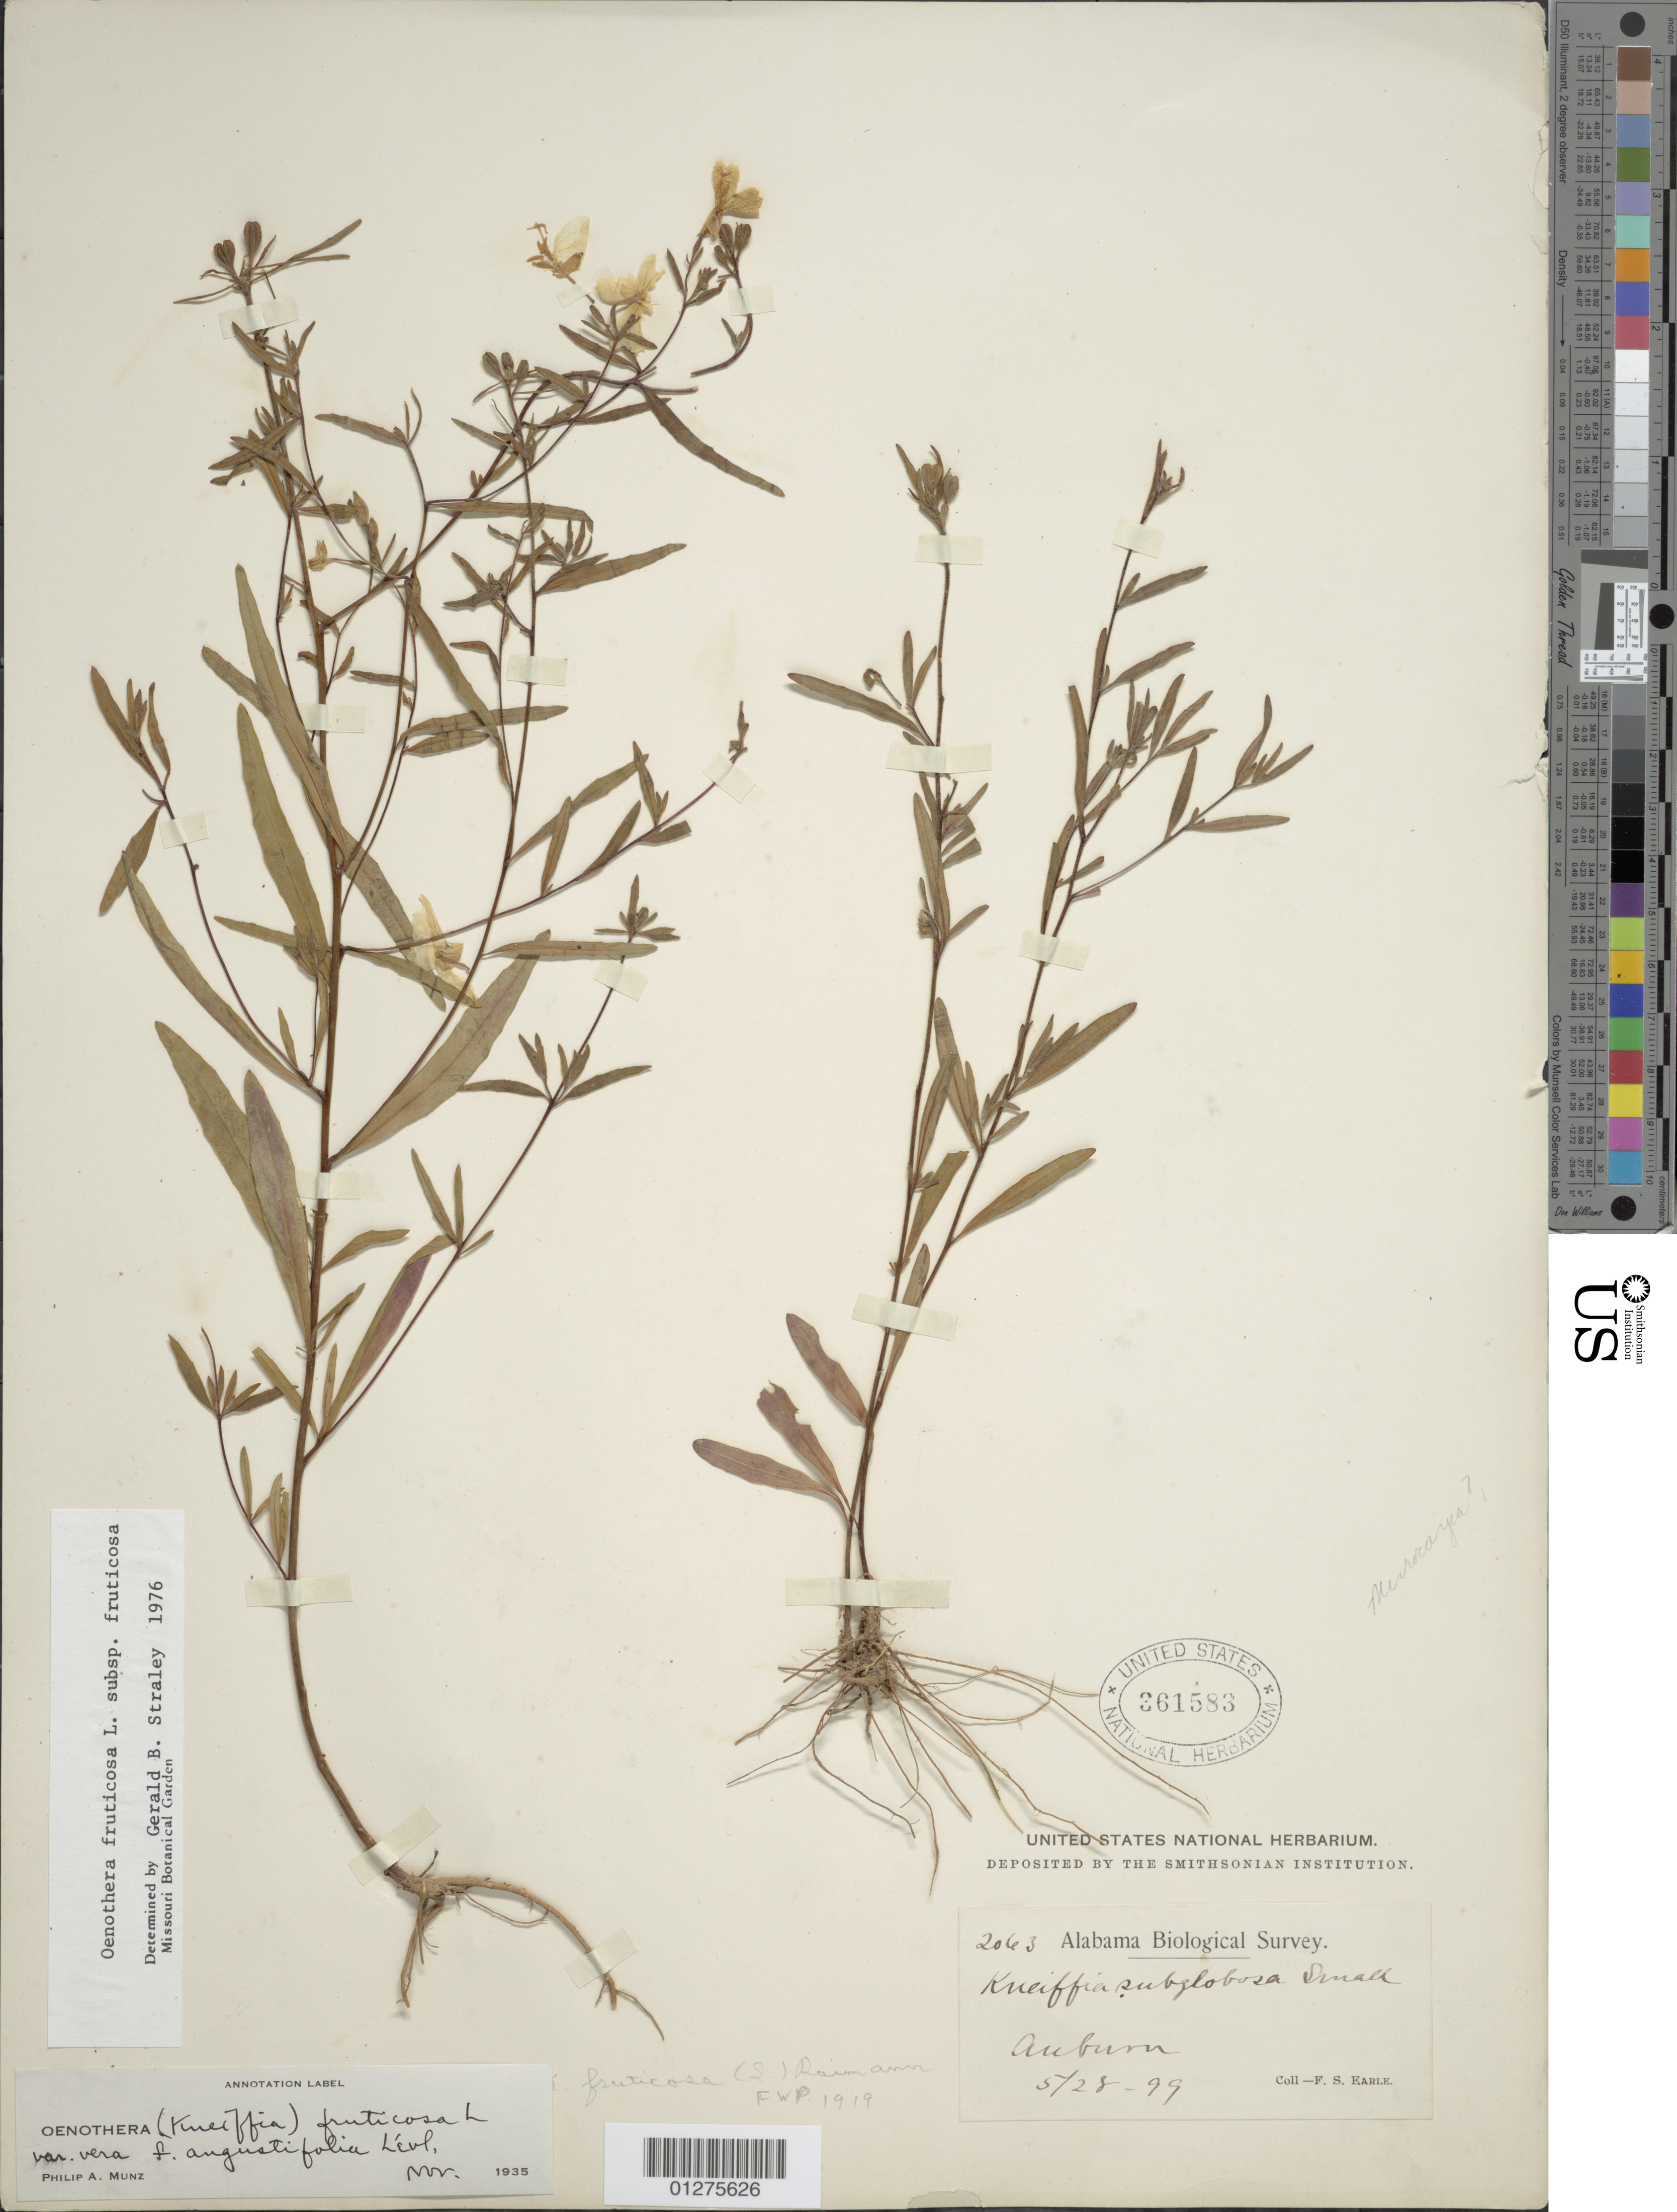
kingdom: Plantae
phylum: Tracheophyta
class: Magnoliopsida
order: Myrtales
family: Onagraceae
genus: Oenothera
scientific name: Oenothera fruticosa subsp. fruticosa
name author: L.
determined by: Straley, G. B.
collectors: F. S. Earle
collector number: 2063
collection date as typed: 5/28-99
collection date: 1899-05-28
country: United States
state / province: Alabama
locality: Auburn.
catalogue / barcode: US 361583